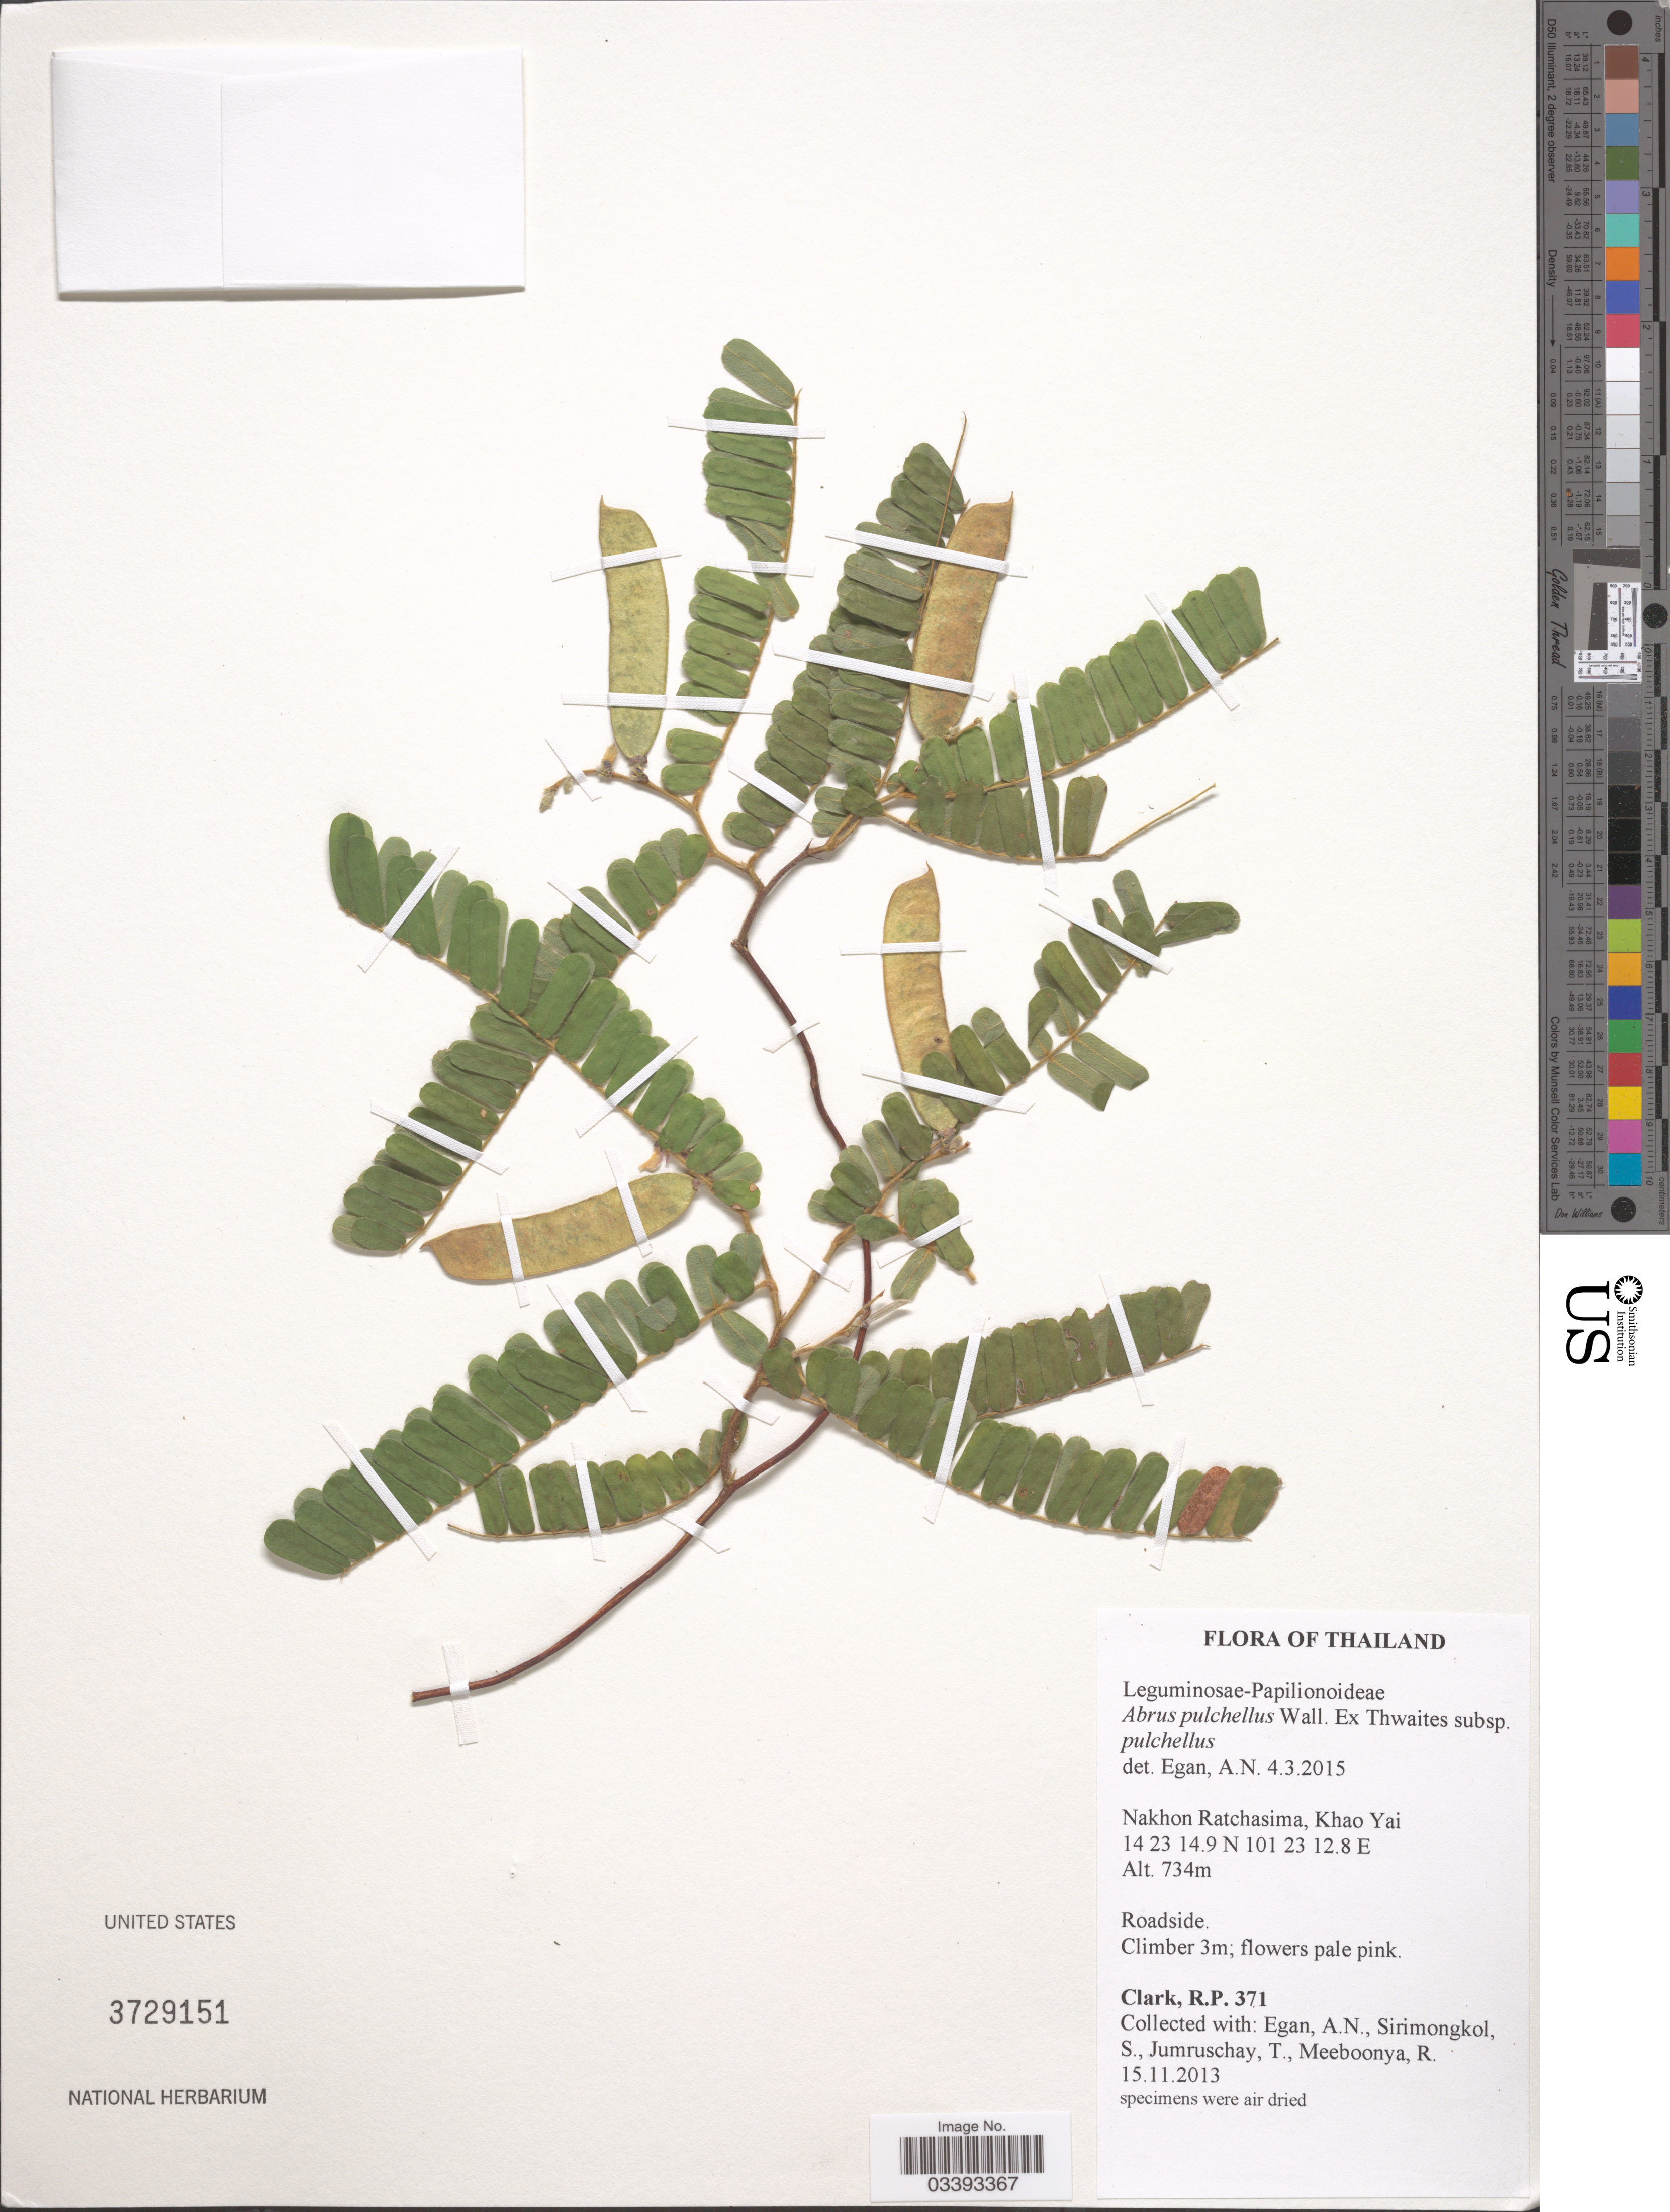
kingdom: Plantae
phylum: Tracheophyta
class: Magnoliopsida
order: Fabales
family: Fabaceae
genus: Abrus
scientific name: Abrus pulchellus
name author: Wall.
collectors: R. P. Clark, A. N. Egan, S. Sirimongkol, T. Jumruschay & R. Meeboonya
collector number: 371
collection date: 2013-11-15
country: Thailand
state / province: Nakhon Ratchasima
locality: Khao Yai.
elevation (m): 734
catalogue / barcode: US 3729151